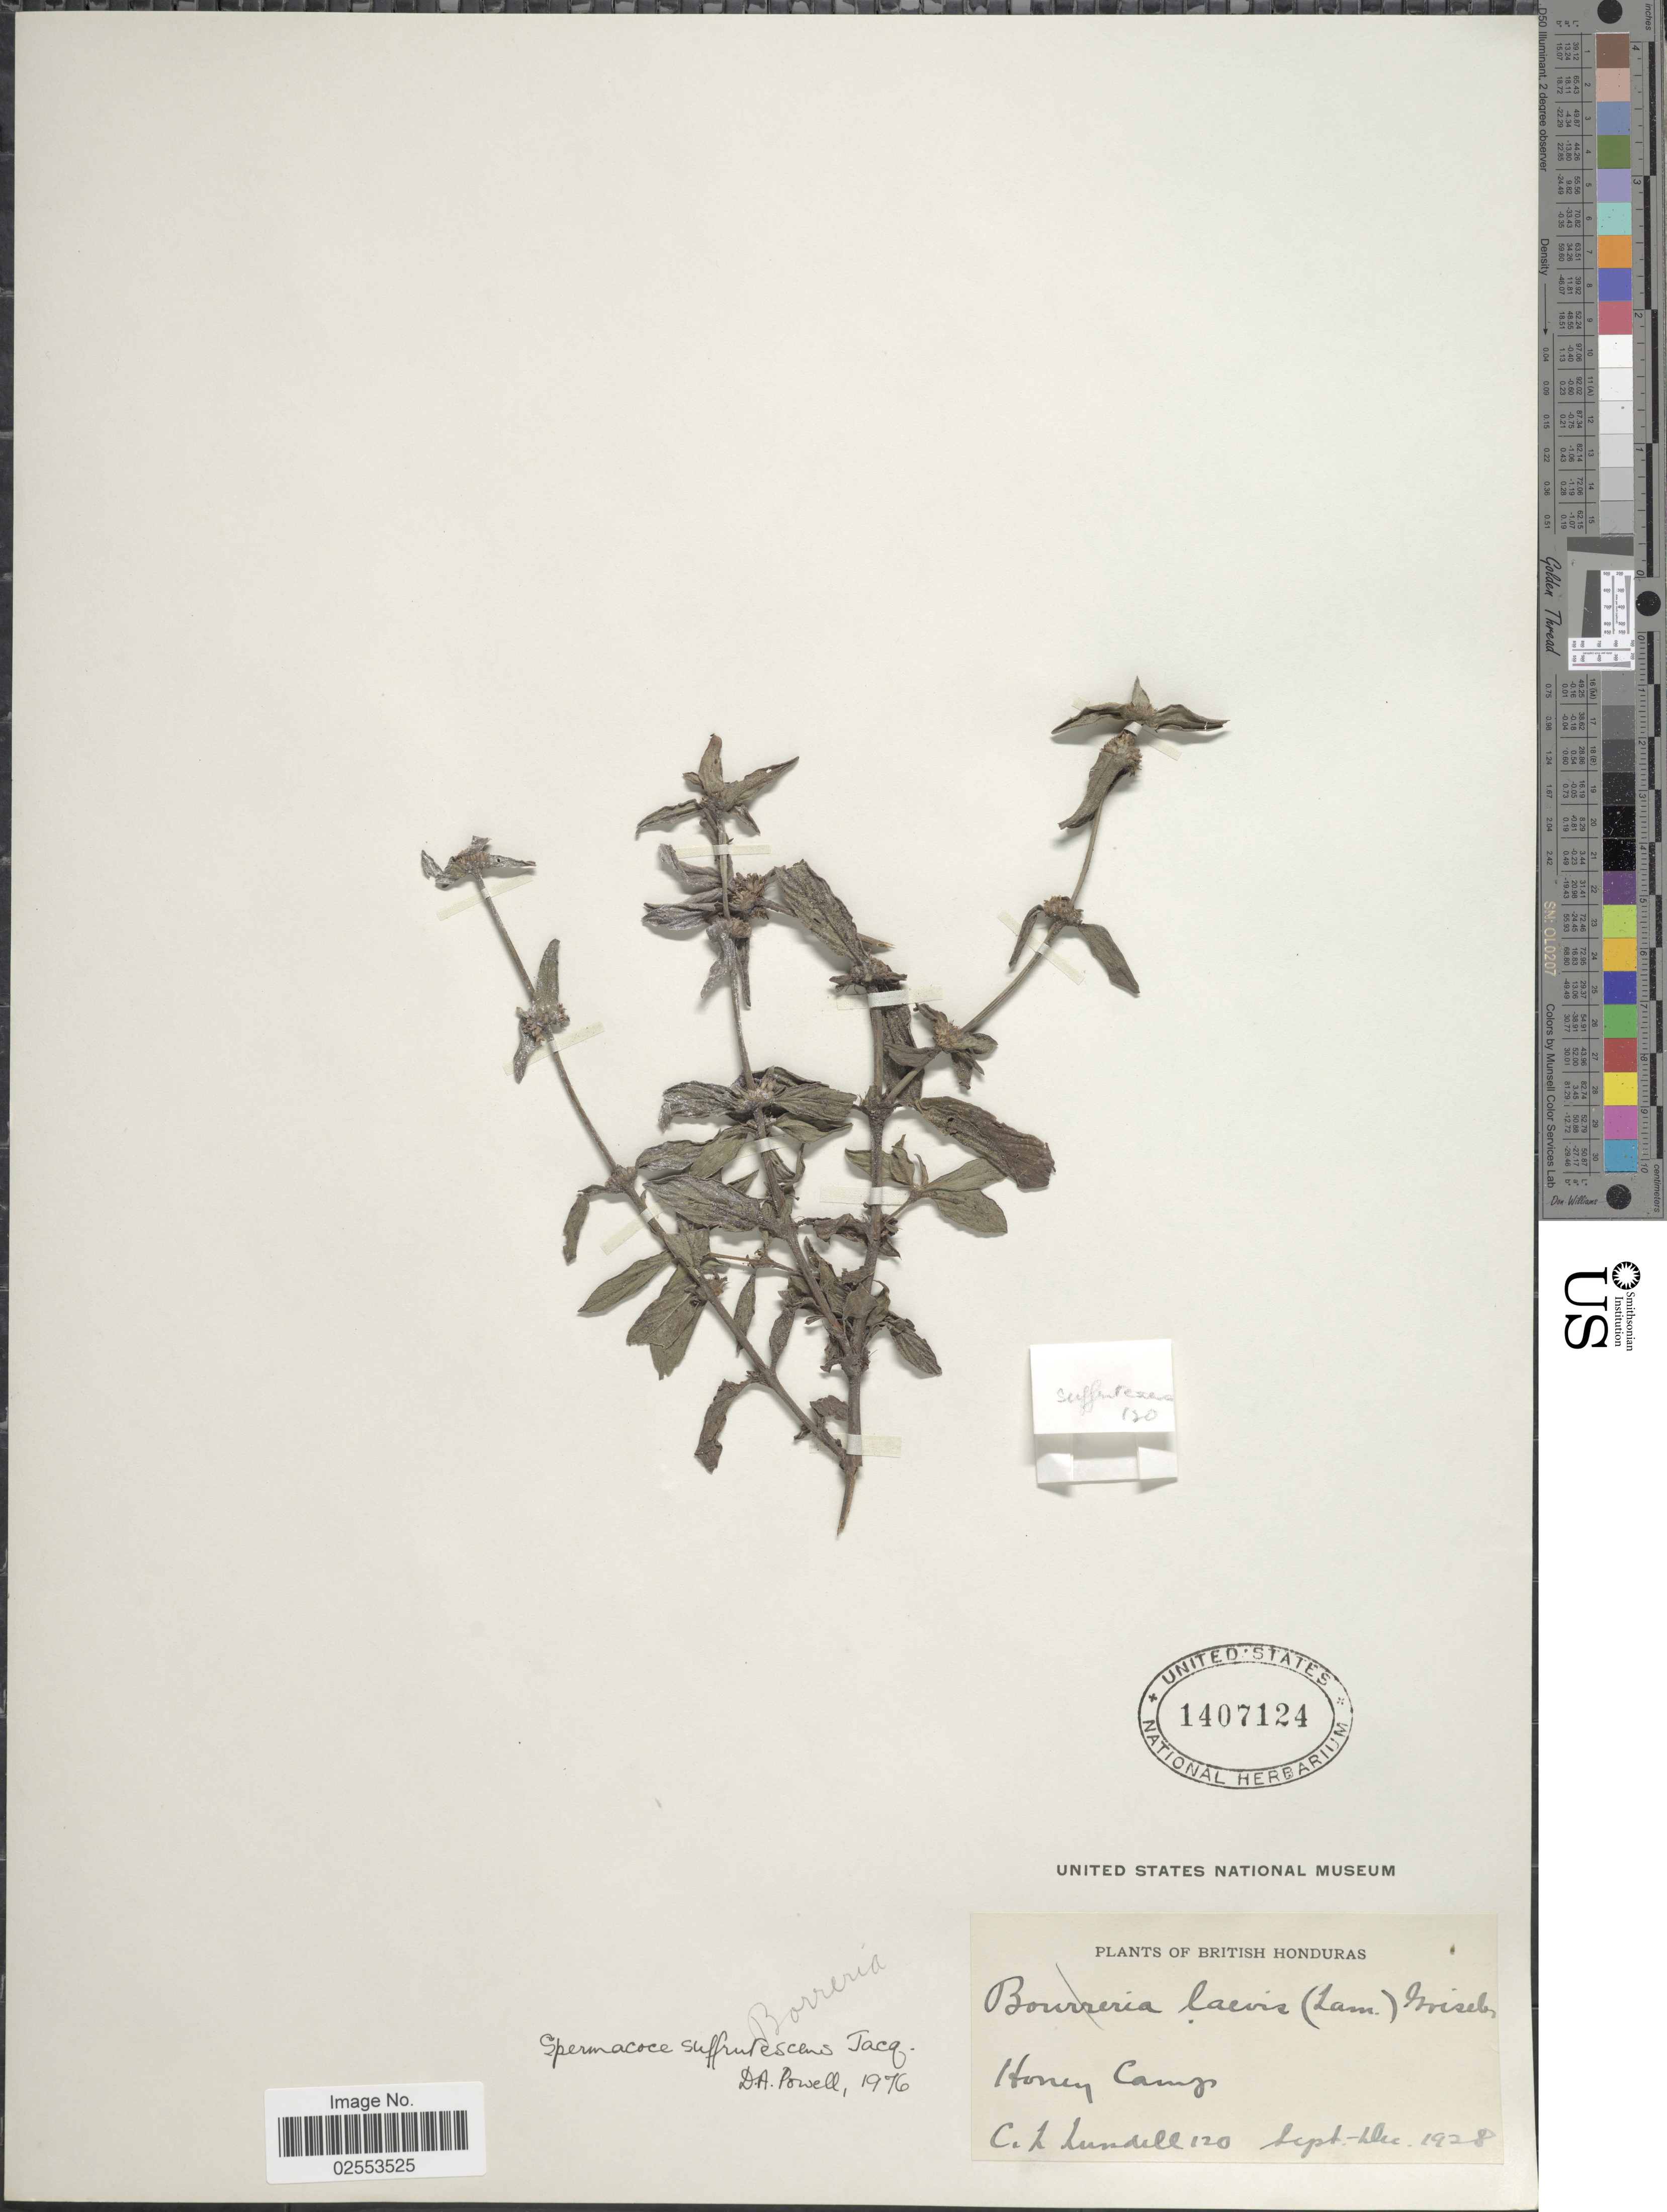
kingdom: Plantae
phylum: Tracheophyta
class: Magnoliopsida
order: Gentianales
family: Rubiaceae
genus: Spermacoce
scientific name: Spermacoce assurgens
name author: Ruiz & Pav.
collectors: C. L. Lundell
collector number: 120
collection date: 1928-09/1928-12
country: Belize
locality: British Honduras. Honey Camp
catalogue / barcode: US 1407124